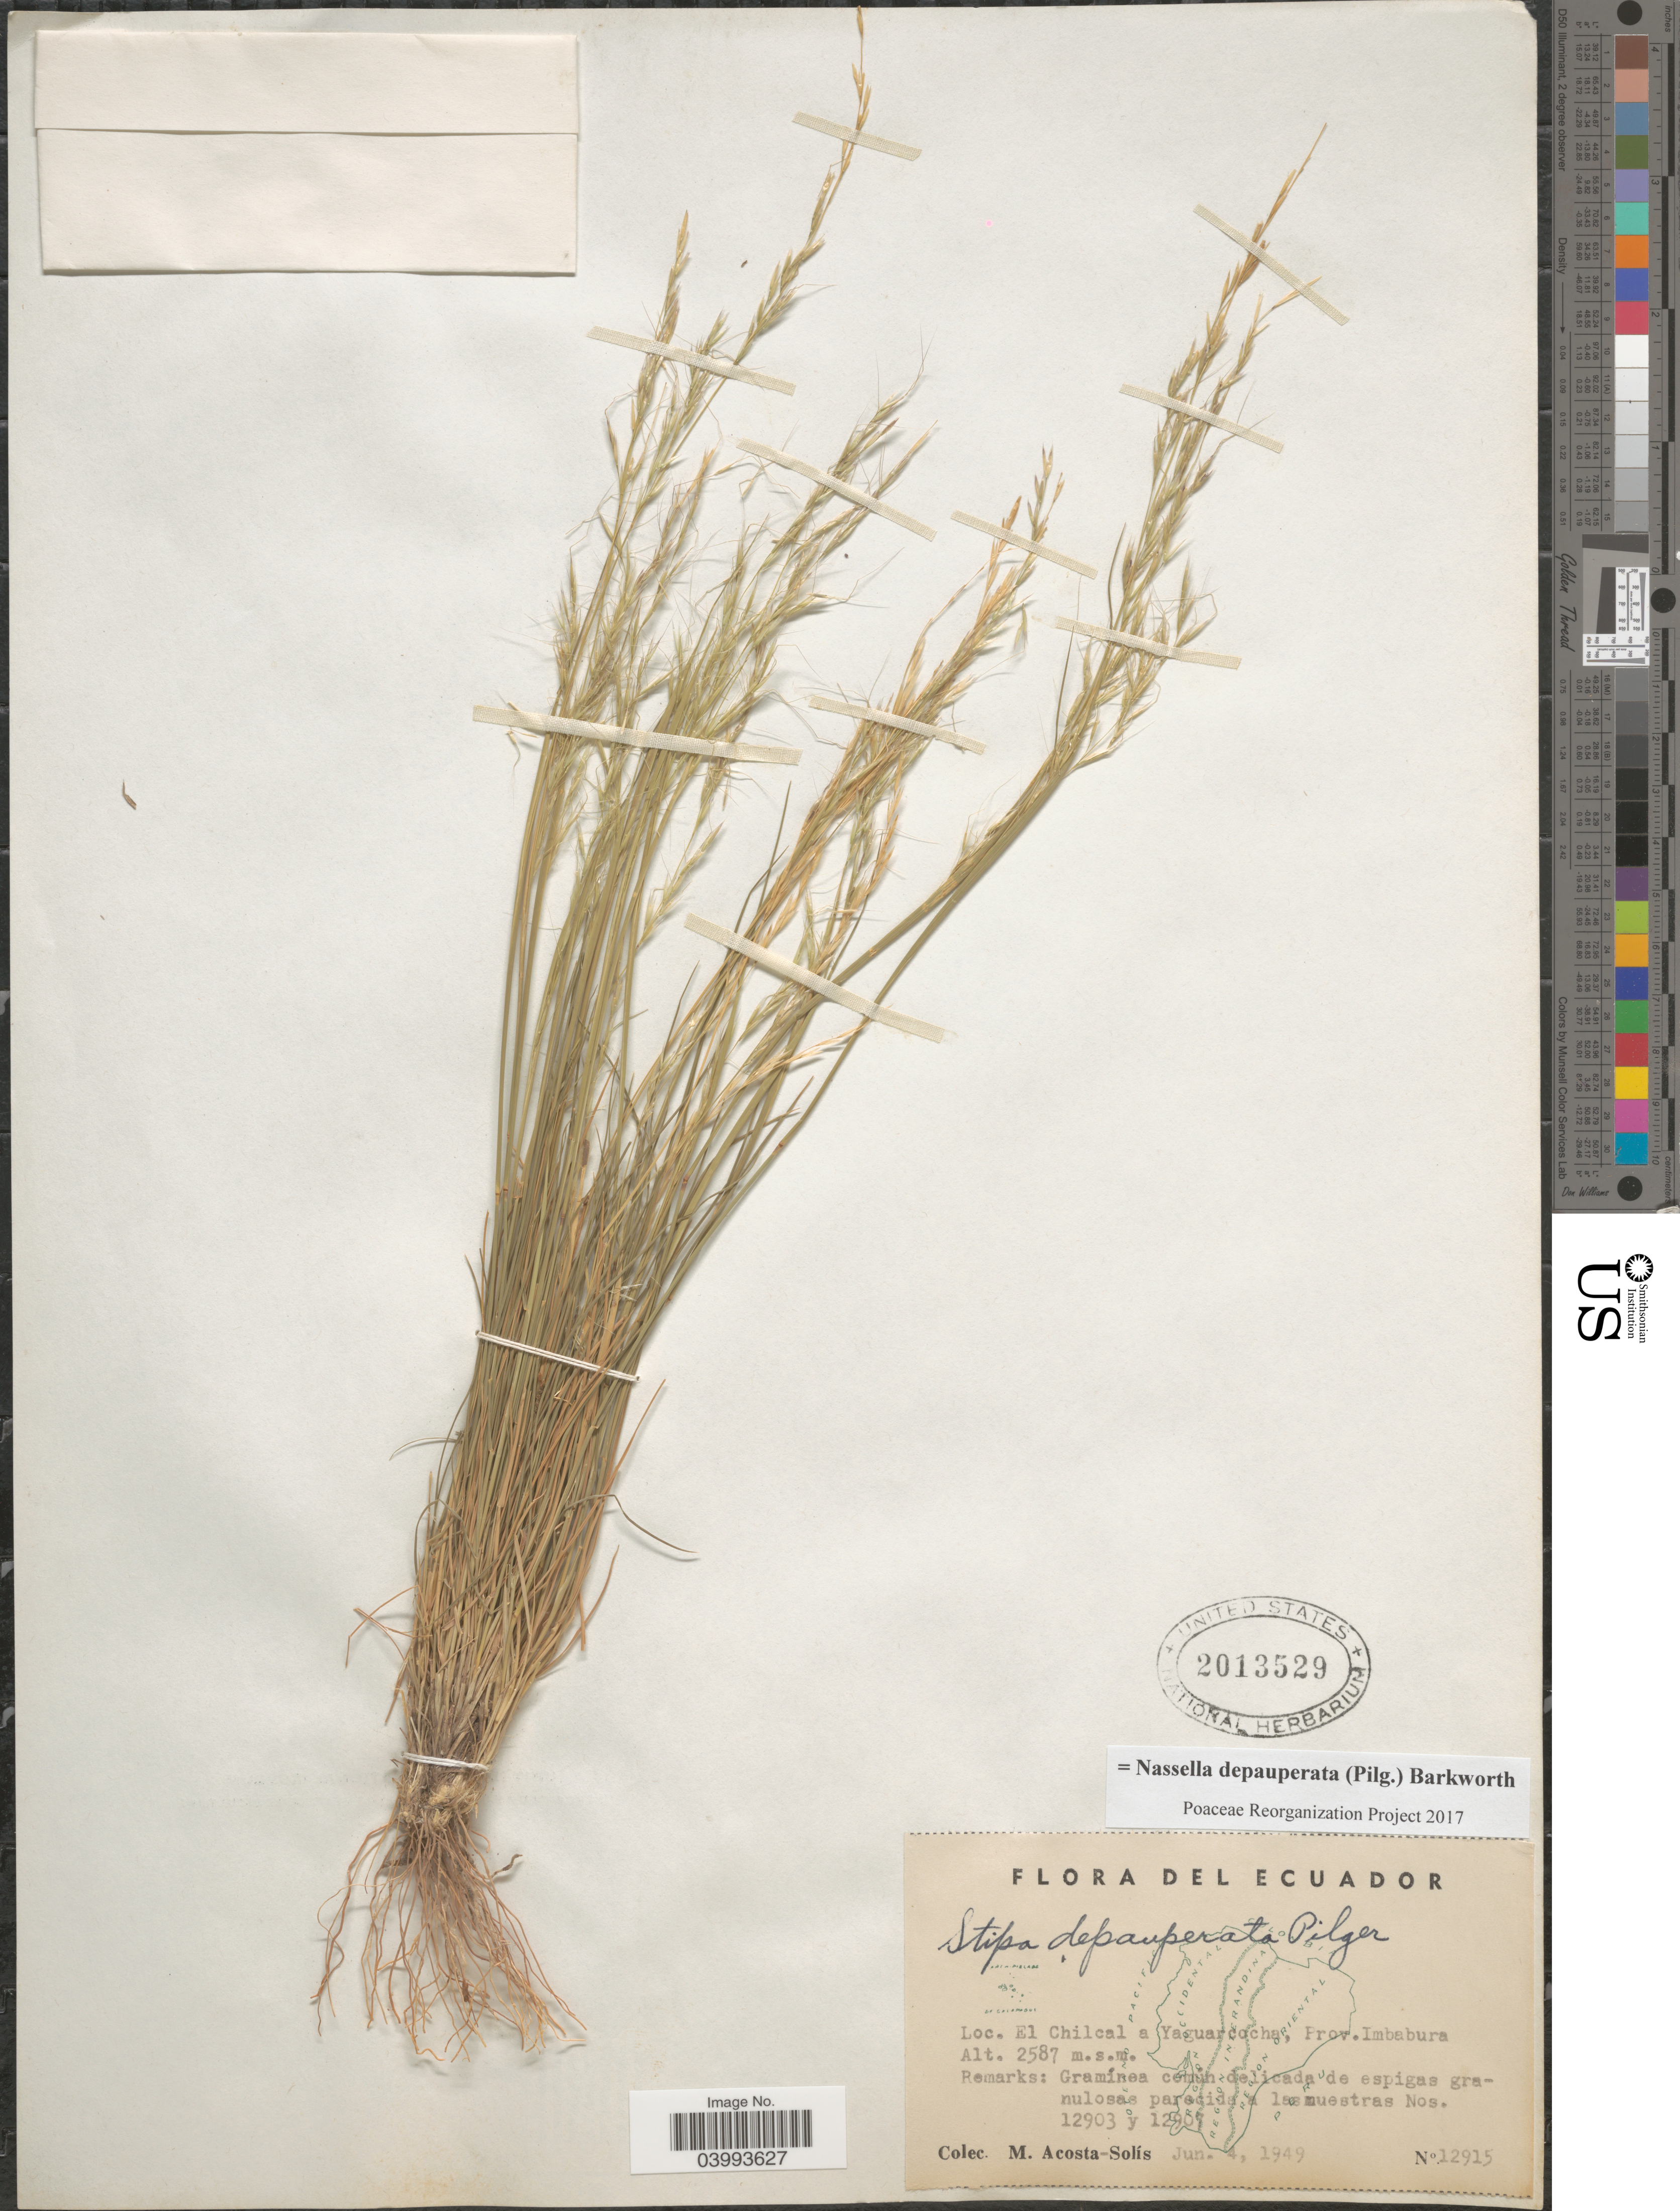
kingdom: Plantae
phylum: Tracheophyta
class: Liliopsida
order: Poales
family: Poaceae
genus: Nassella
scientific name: Nassella depauperata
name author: (Pilg.) Barkworth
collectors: M. Acosta Solis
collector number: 12915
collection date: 1949-06-04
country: Ecuador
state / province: Imbabura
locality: El Chilcal a Yaguarcocha.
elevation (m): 2587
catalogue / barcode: US 2013529